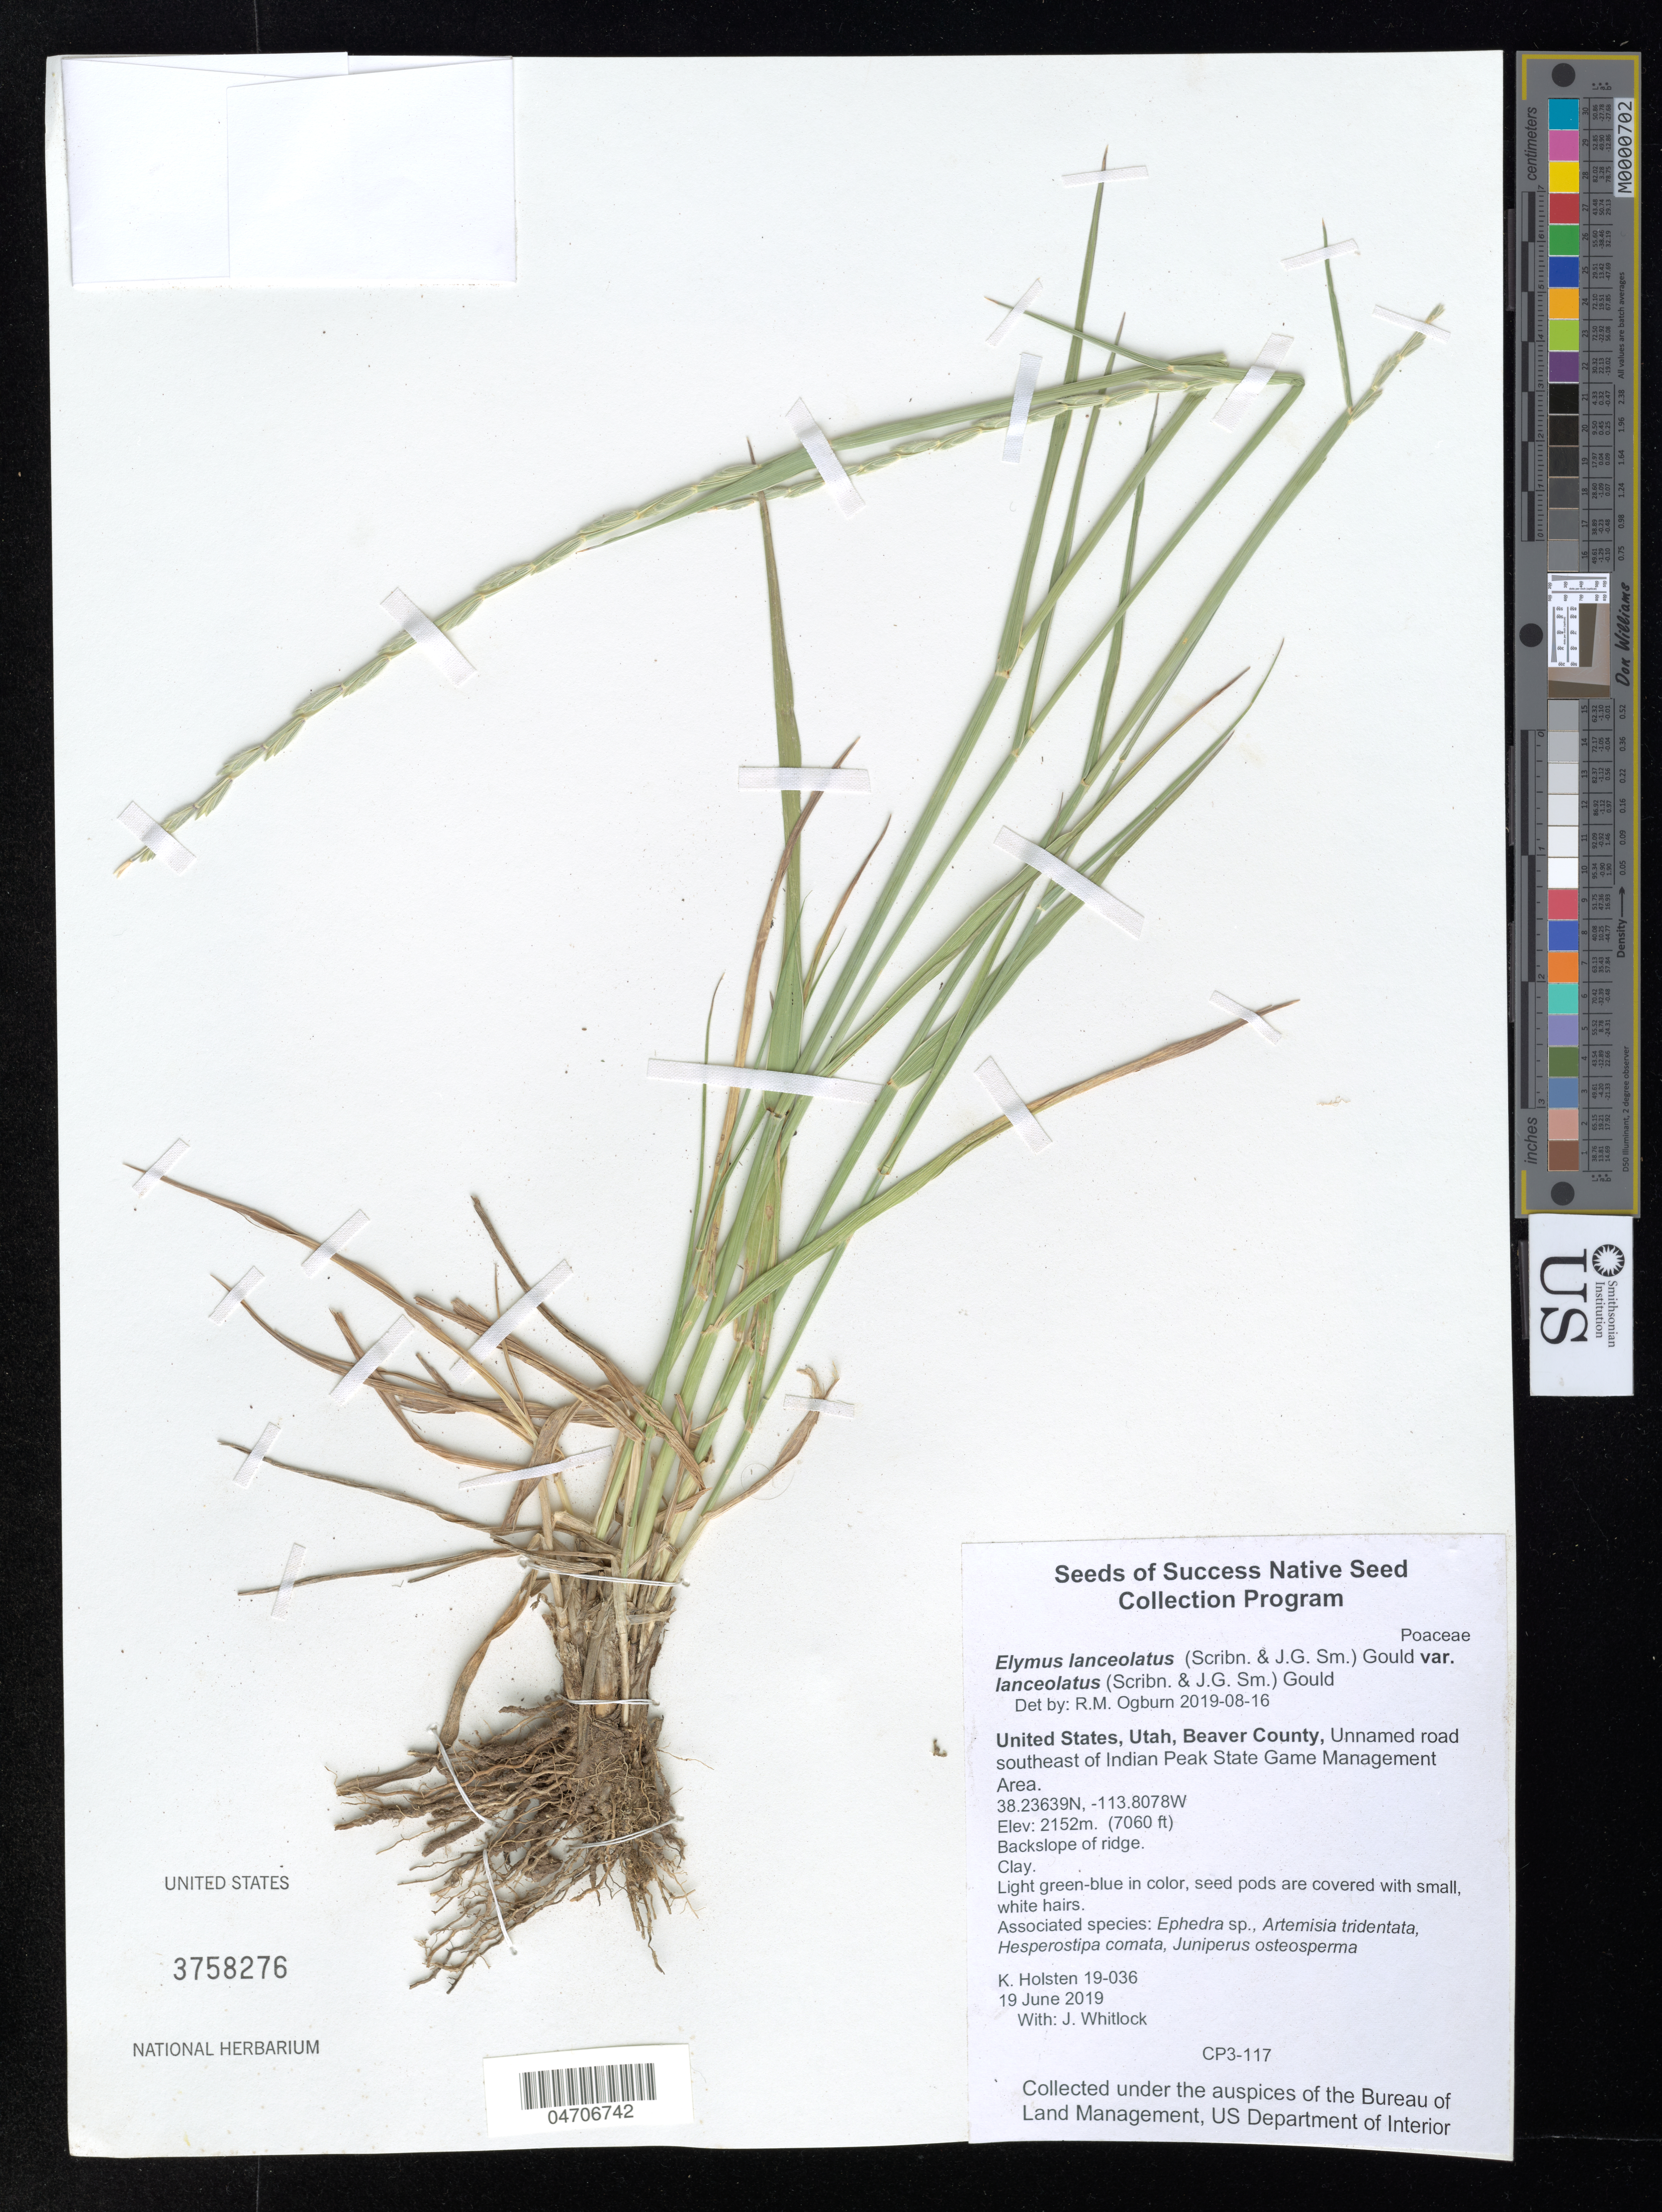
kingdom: Plantae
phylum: Tracheophyta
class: Liliopsida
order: Poales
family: Poaceae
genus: Elymus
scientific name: Elymus lanceolatus subsp. lanceolatus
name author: (Scribn. & J.G. Sm.) Gould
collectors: B. Ponman & A. Quintanar Castillo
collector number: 19-036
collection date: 2019-06-19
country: United States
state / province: Utah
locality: Beaver County, Unnamed road southeast of Indian Peak State Game Management Area.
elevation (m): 2152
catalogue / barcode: US 3758276